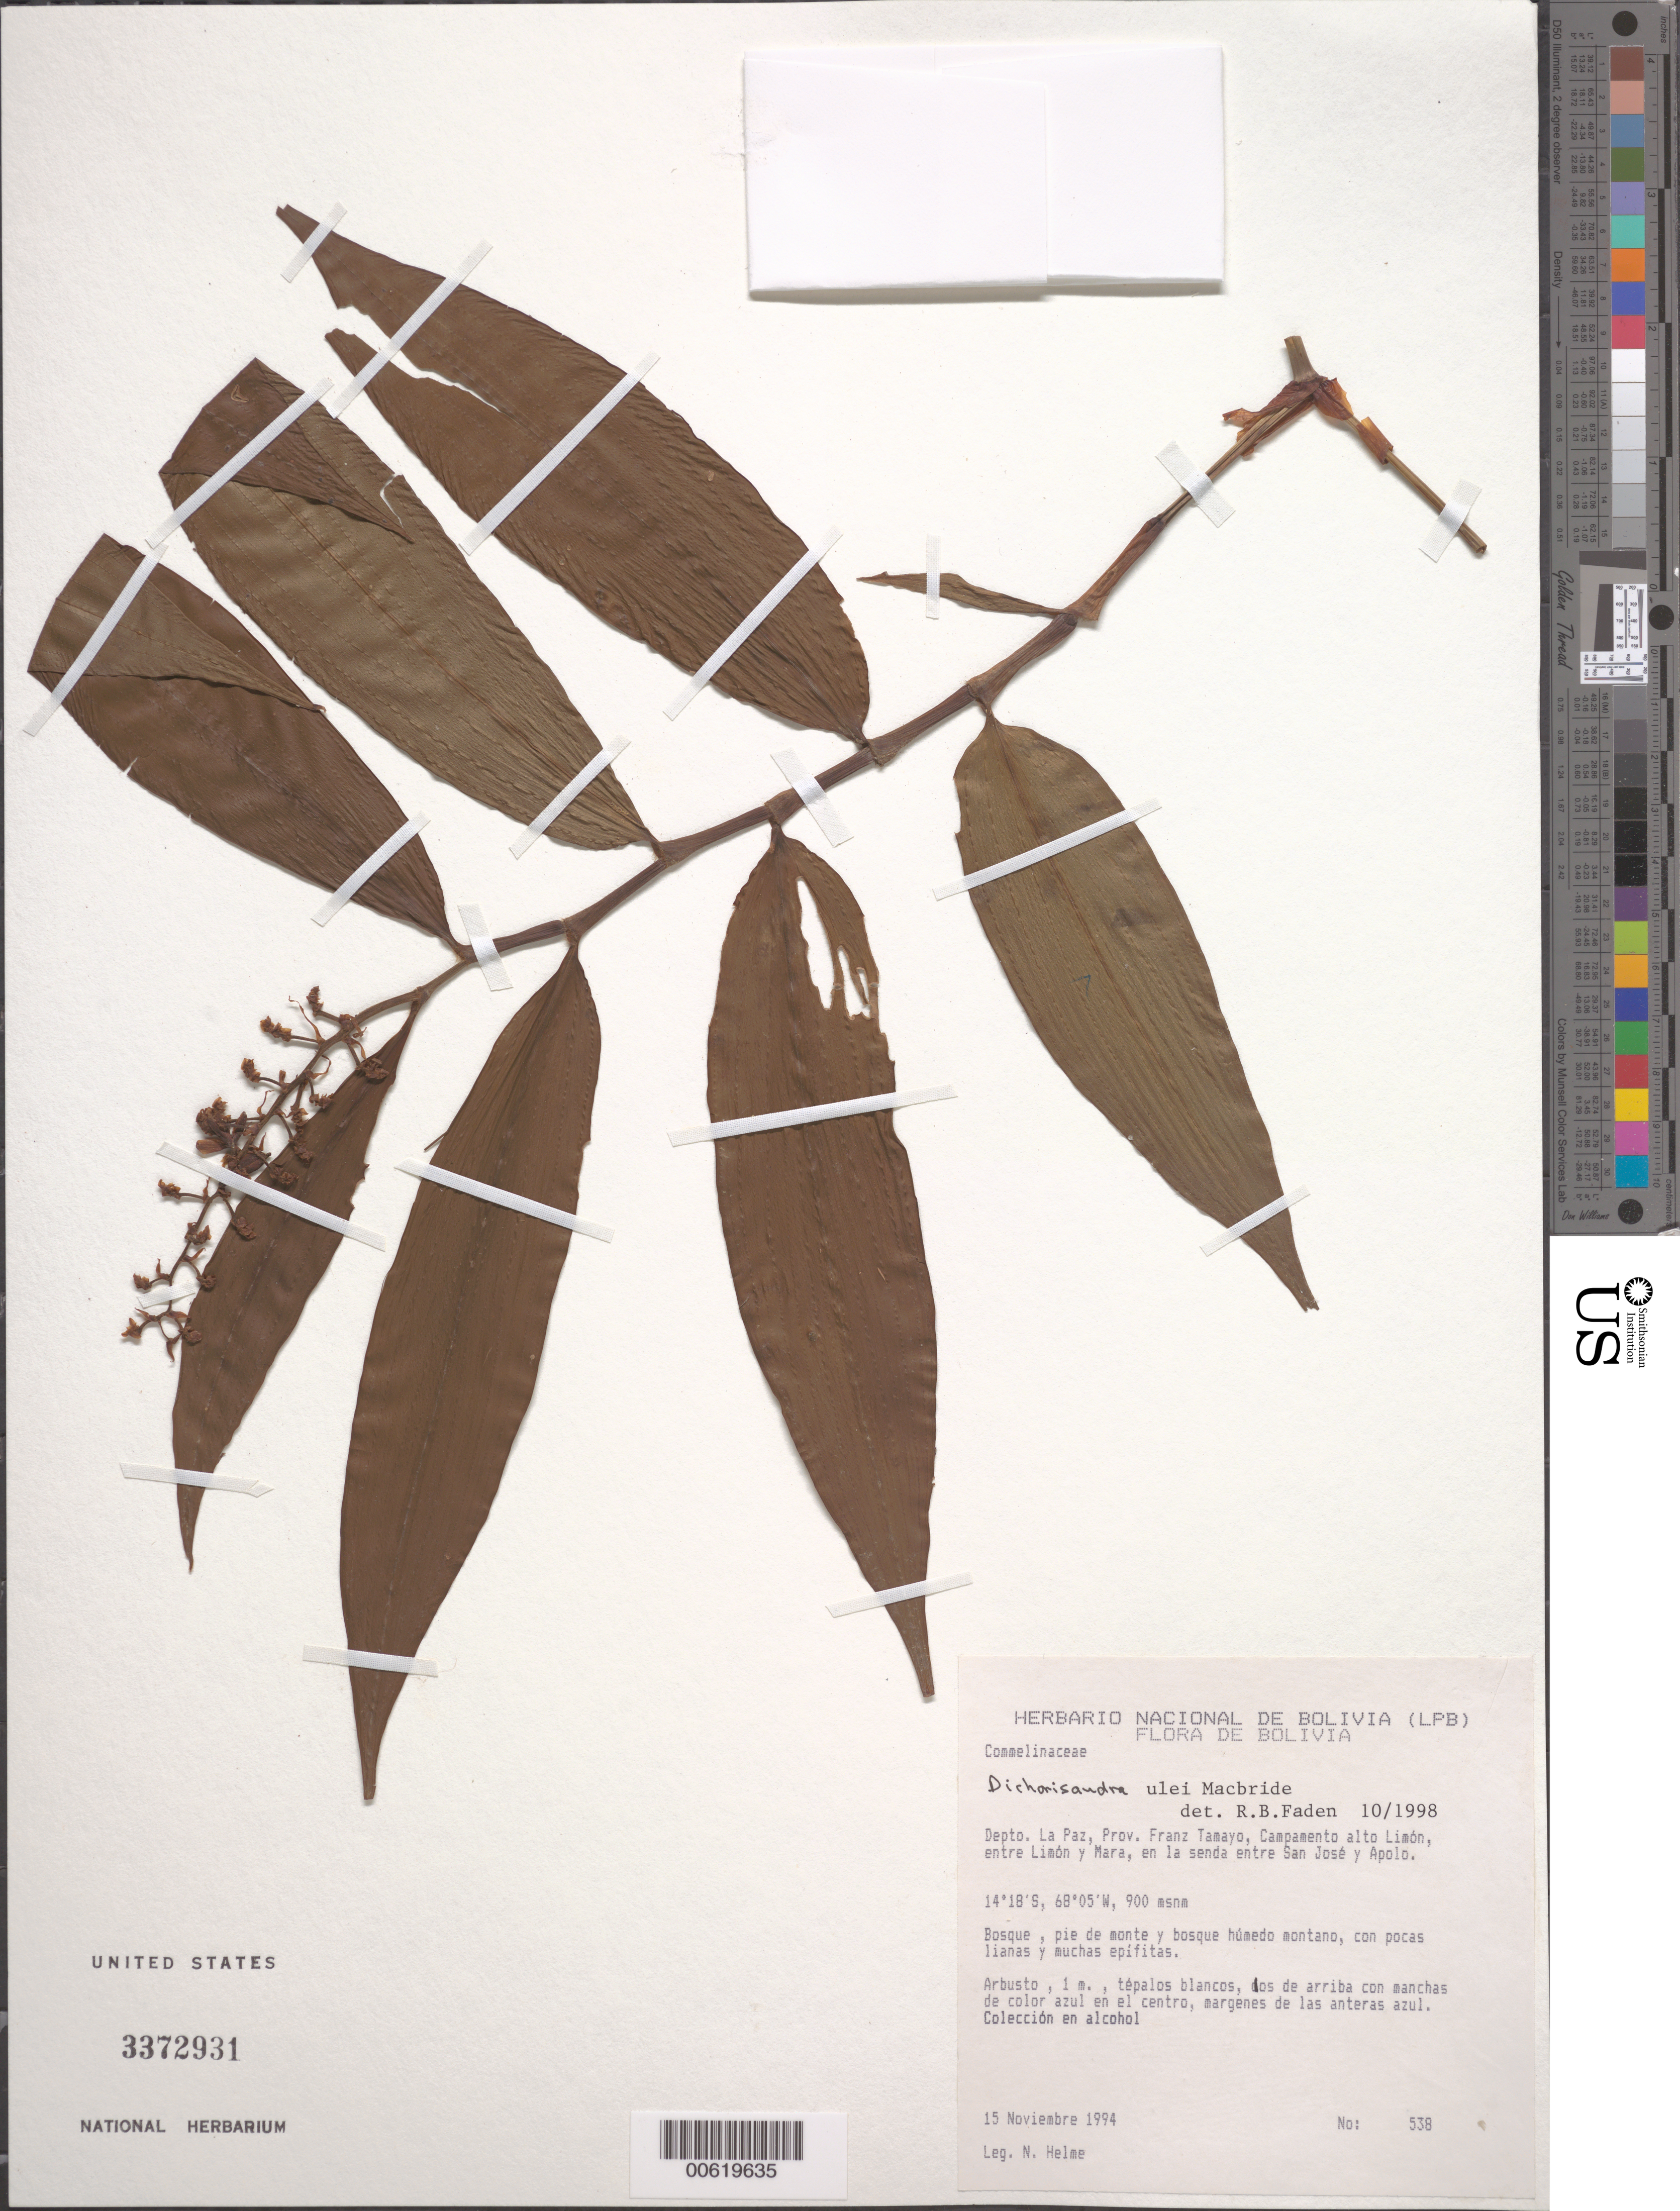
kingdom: Plantae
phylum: Tracheophyta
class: Liliopsida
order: Commelinales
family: Commelinaceae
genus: Dichorisandra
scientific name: Dichorisandra ulei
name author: J.F. Macbr.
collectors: N. Helme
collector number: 538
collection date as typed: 15 Nov 1994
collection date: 1994-11-15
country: Bolivia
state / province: La Paz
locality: Fronz Tamayo, campanemto Alto Limon, between Limon and Mara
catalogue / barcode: US 3372931